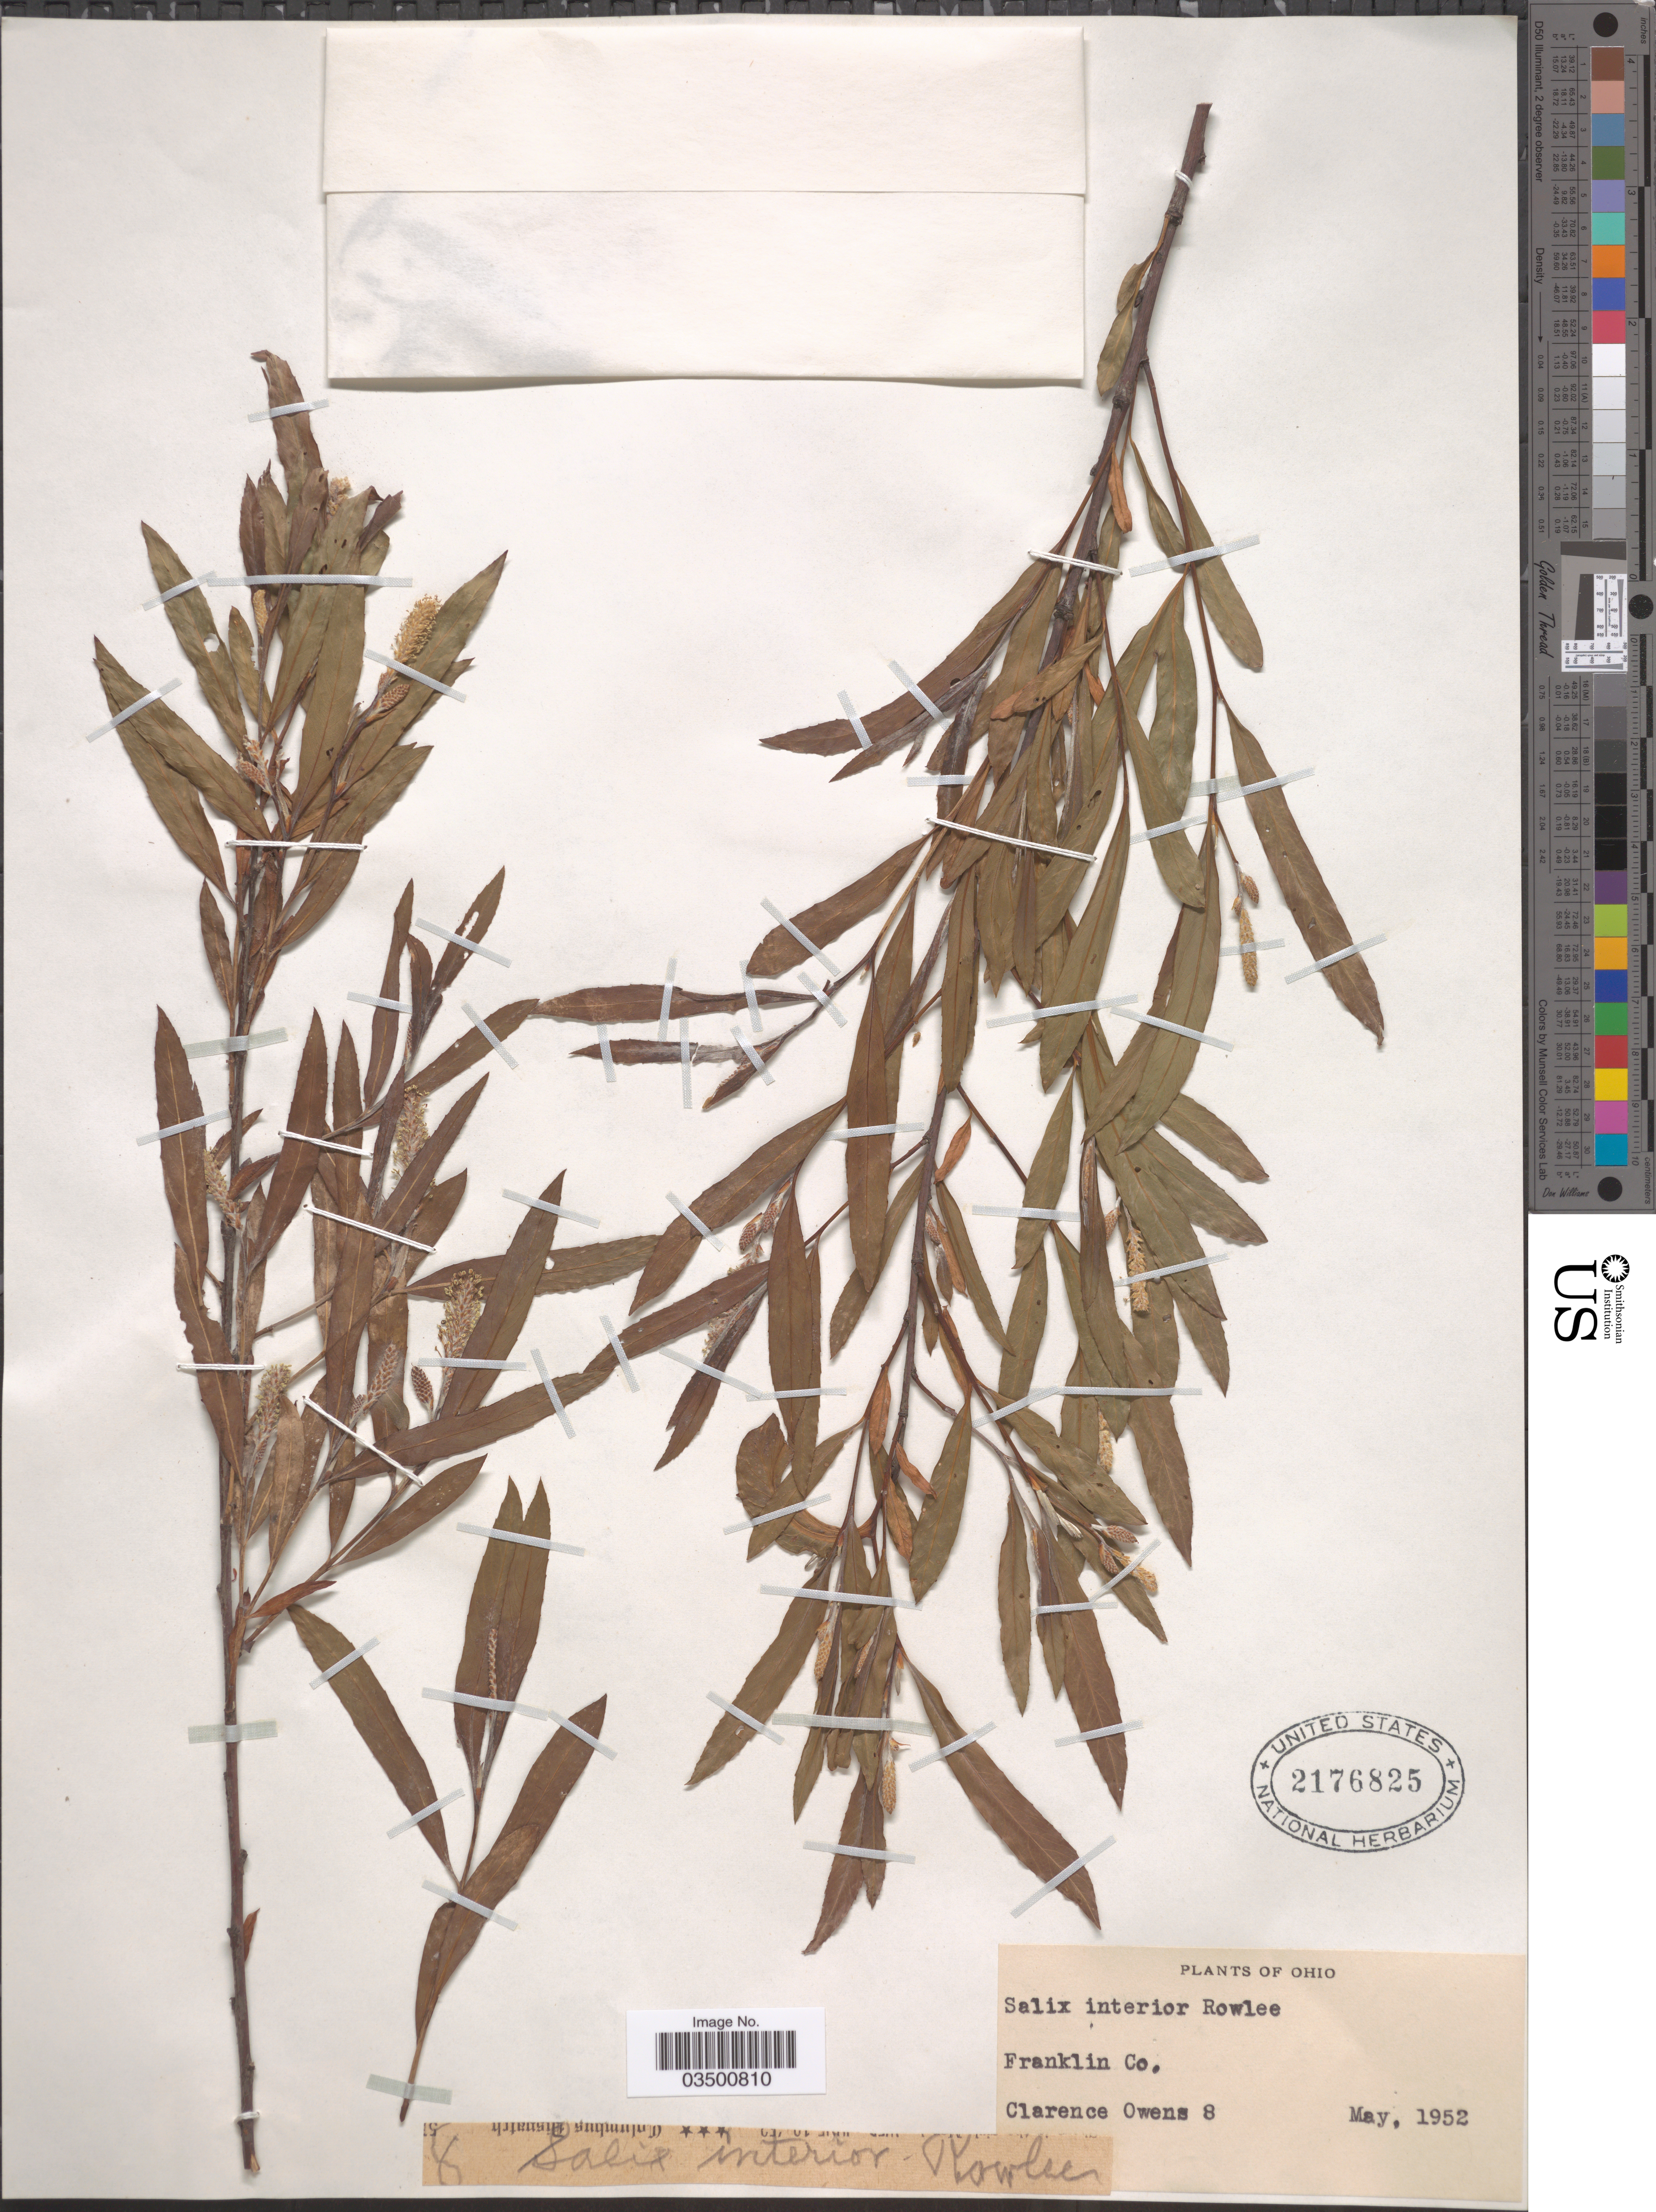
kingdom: Plantae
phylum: Tracheophyta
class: Magnoliopsida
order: Malpighiales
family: Salicaceae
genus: Salix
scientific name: Salix interior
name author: Rowlee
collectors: C. Owens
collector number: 8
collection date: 1952-05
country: United States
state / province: Ohio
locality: Franklin Co.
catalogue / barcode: US 2176825